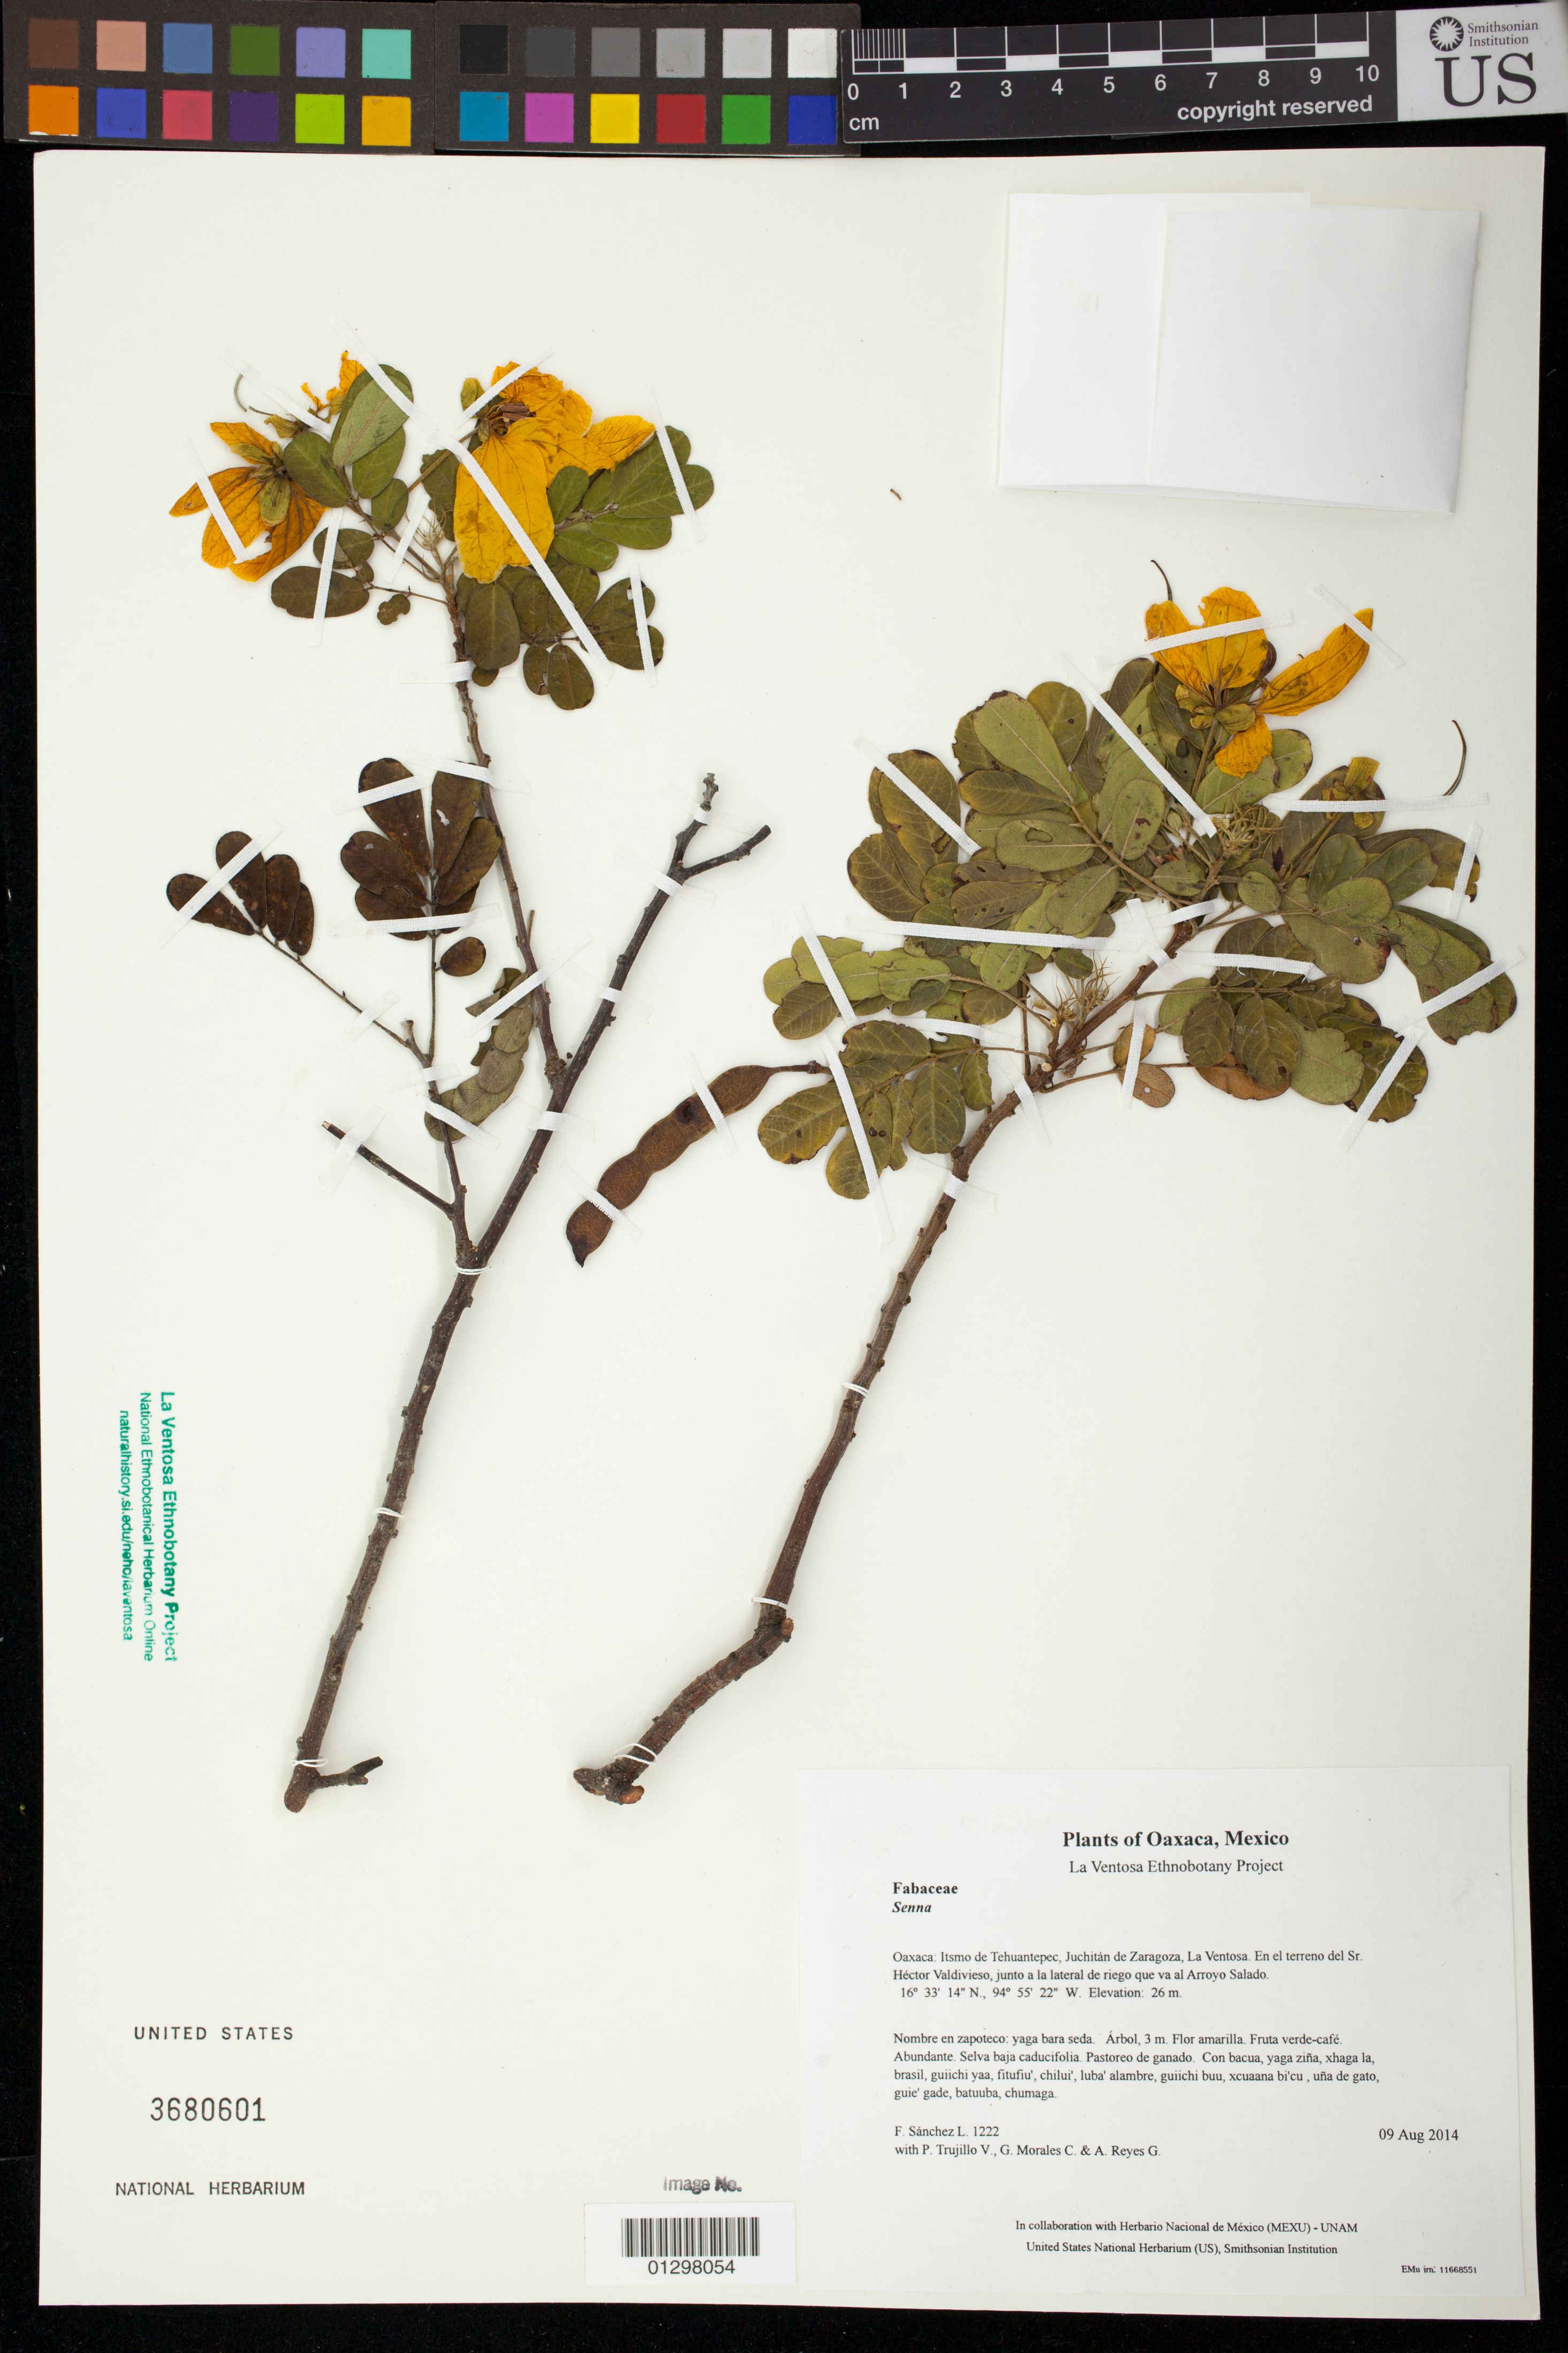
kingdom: Plantae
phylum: Tracheophyta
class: Magnoliopsida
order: Fabales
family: Fabaceae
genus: Senna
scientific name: Senna skinneri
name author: (Benth.) H.S. Irwin & Barneby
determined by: Sousa S., Mario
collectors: F. Sánchez L., P. Trujillo V., G. Morales C. & A. Reyes G.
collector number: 1222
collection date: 2014-08-09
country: Mexico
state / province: Oaxaca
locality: Itsmo de Tehuantepec, Juchitán de Zaragoza, La Ventosa. En el terreno del Sr. Héctor Valdivieso, junto a la lateral de riego que va al Arroyo Salado.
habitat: Selva baja caducifolia. Pastoreo de ganado.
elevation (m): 26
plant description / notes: MEXU, US; Yaga. 3 m. Guie' naguchi. Cuaananaxhi naga'-namuu. Stale.; camaroncio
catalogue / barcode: US 3680601